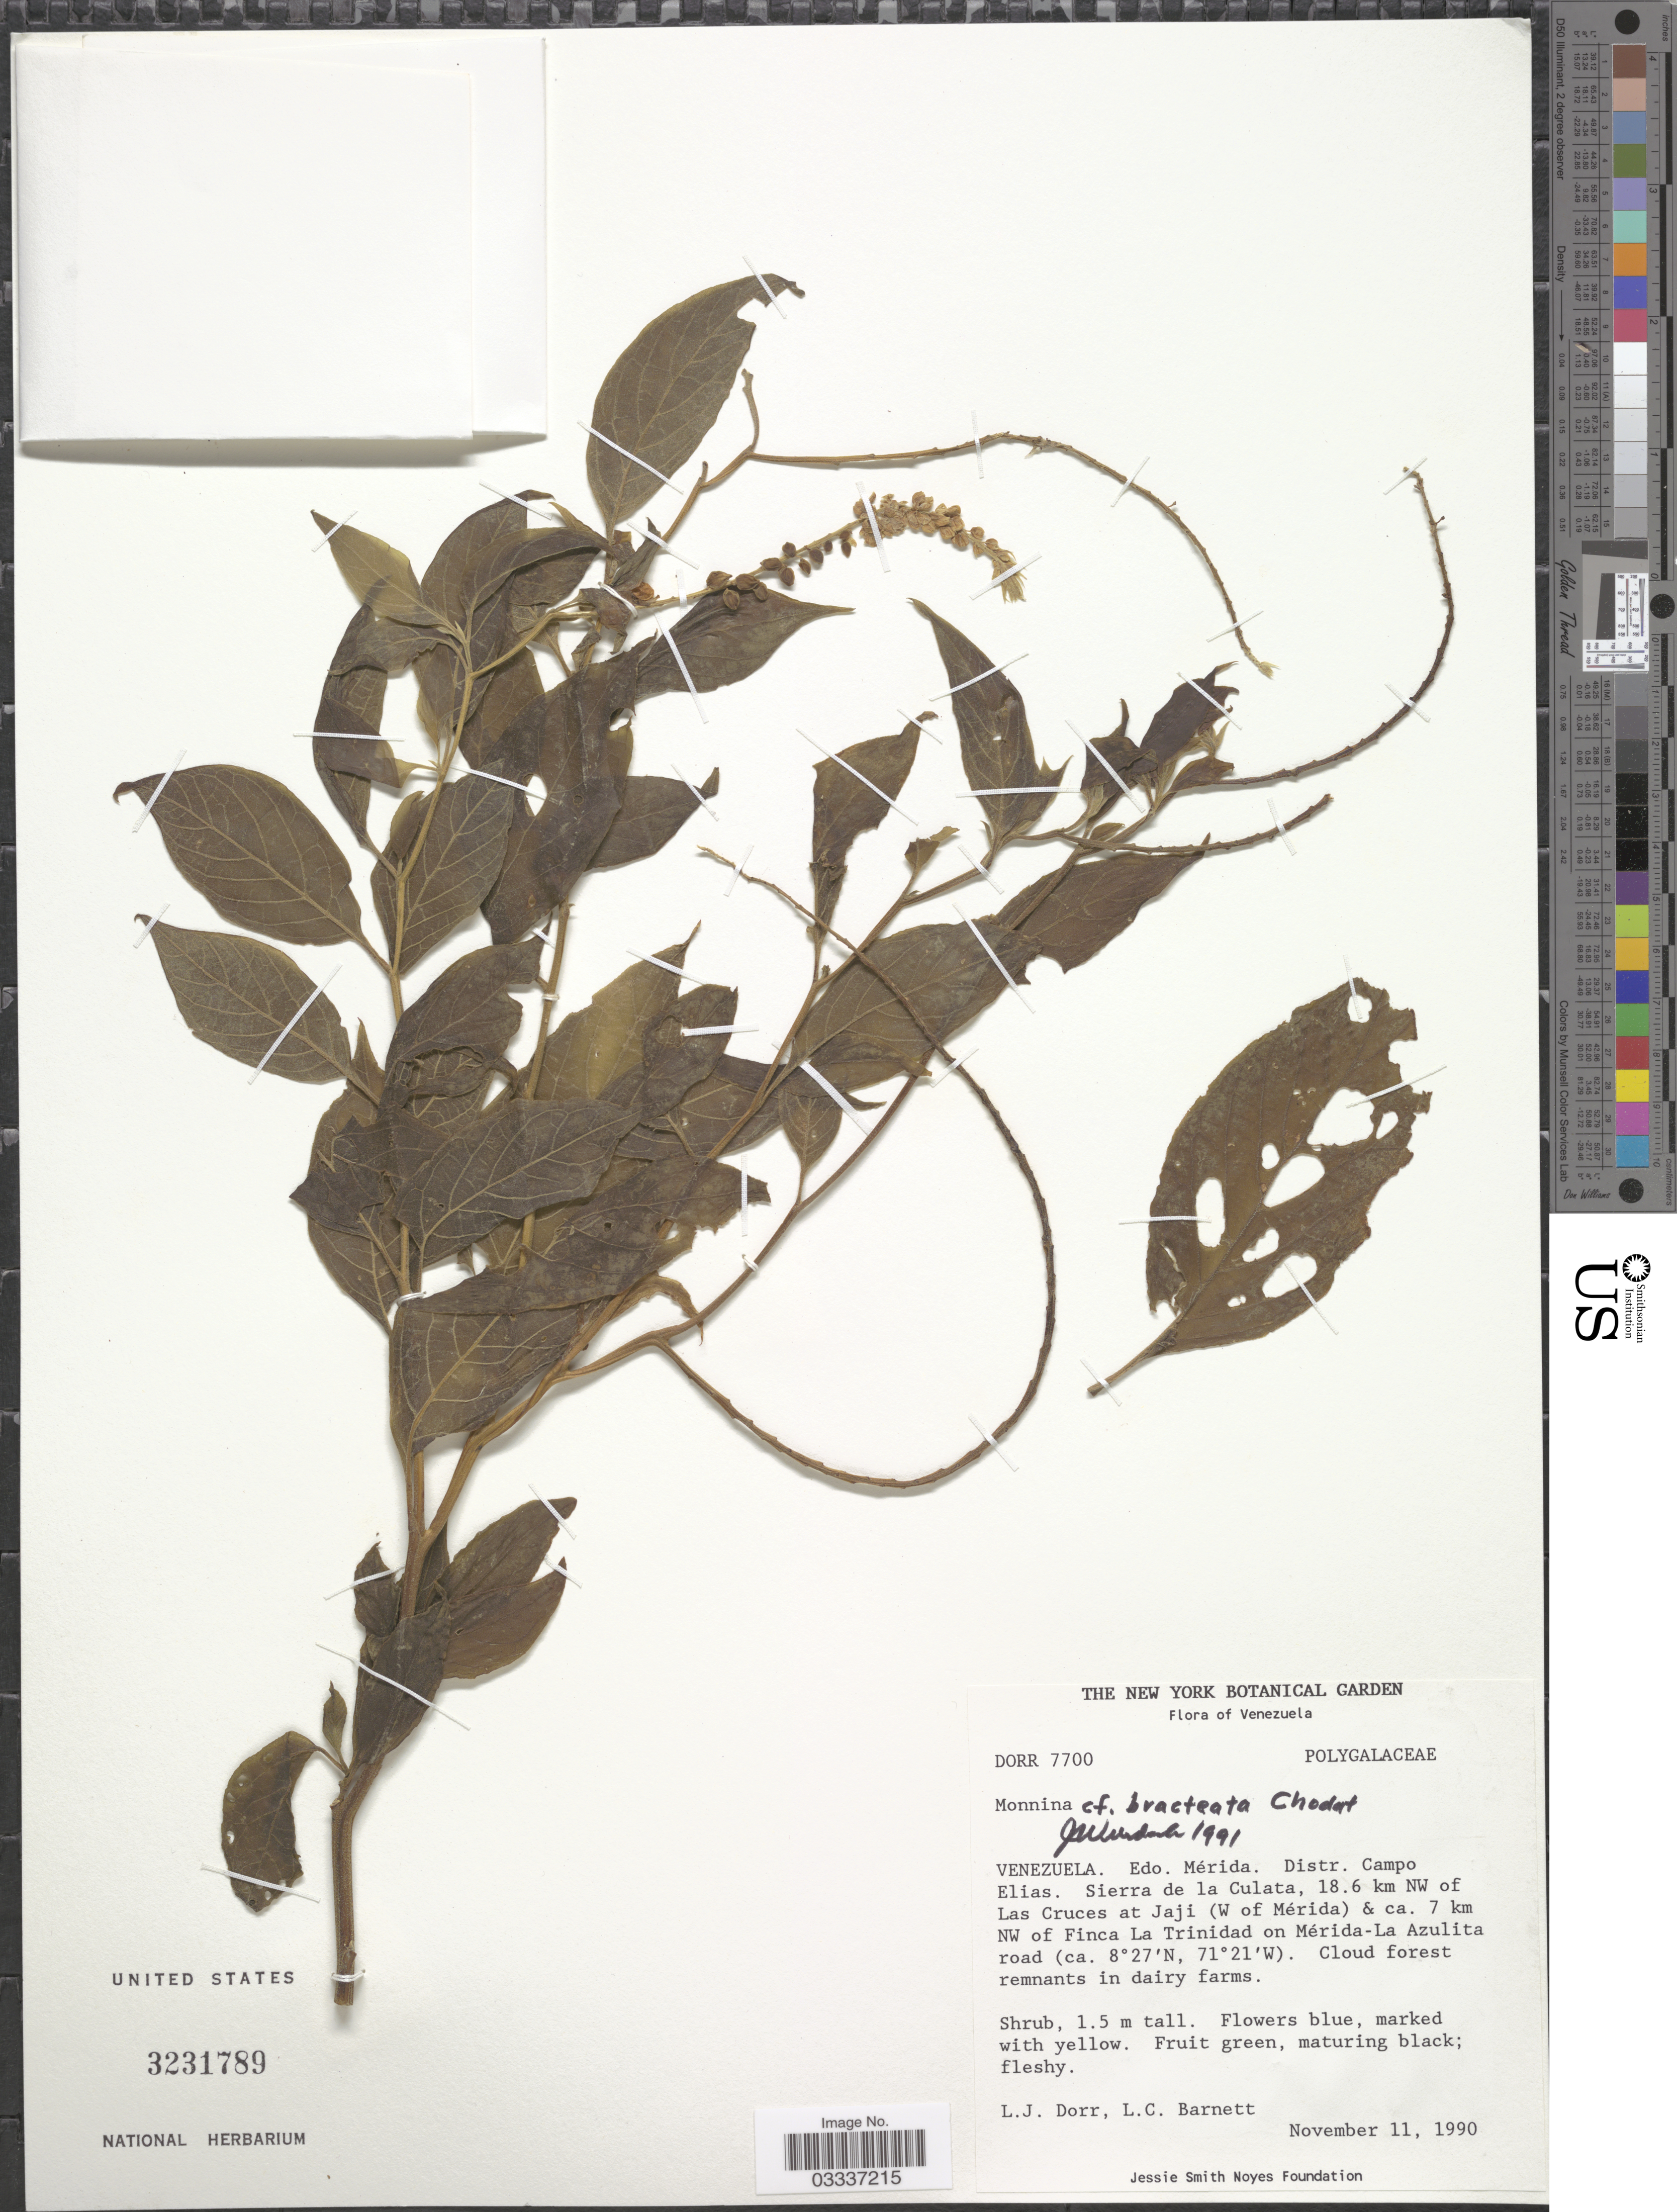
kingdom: Plantae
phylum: Tracheophyta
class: Magnoliopsida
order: Fabales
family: Polygalaceae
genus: Monnina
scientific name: Monnina bracteata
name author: Chodat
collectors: L. J. Dorr & L. C. Barnett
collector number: DORR 7700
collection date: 1990-11-11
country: Venezuela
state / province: Mérida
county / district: Campo Elías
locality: Sierra de la Culata, 18.6 km NW of Las Cruces at Jaji (W of Mérida) & ca. 7 km NW of Finca La Trinidad on Mérida-La Azulita road.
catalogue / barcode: US 3231789